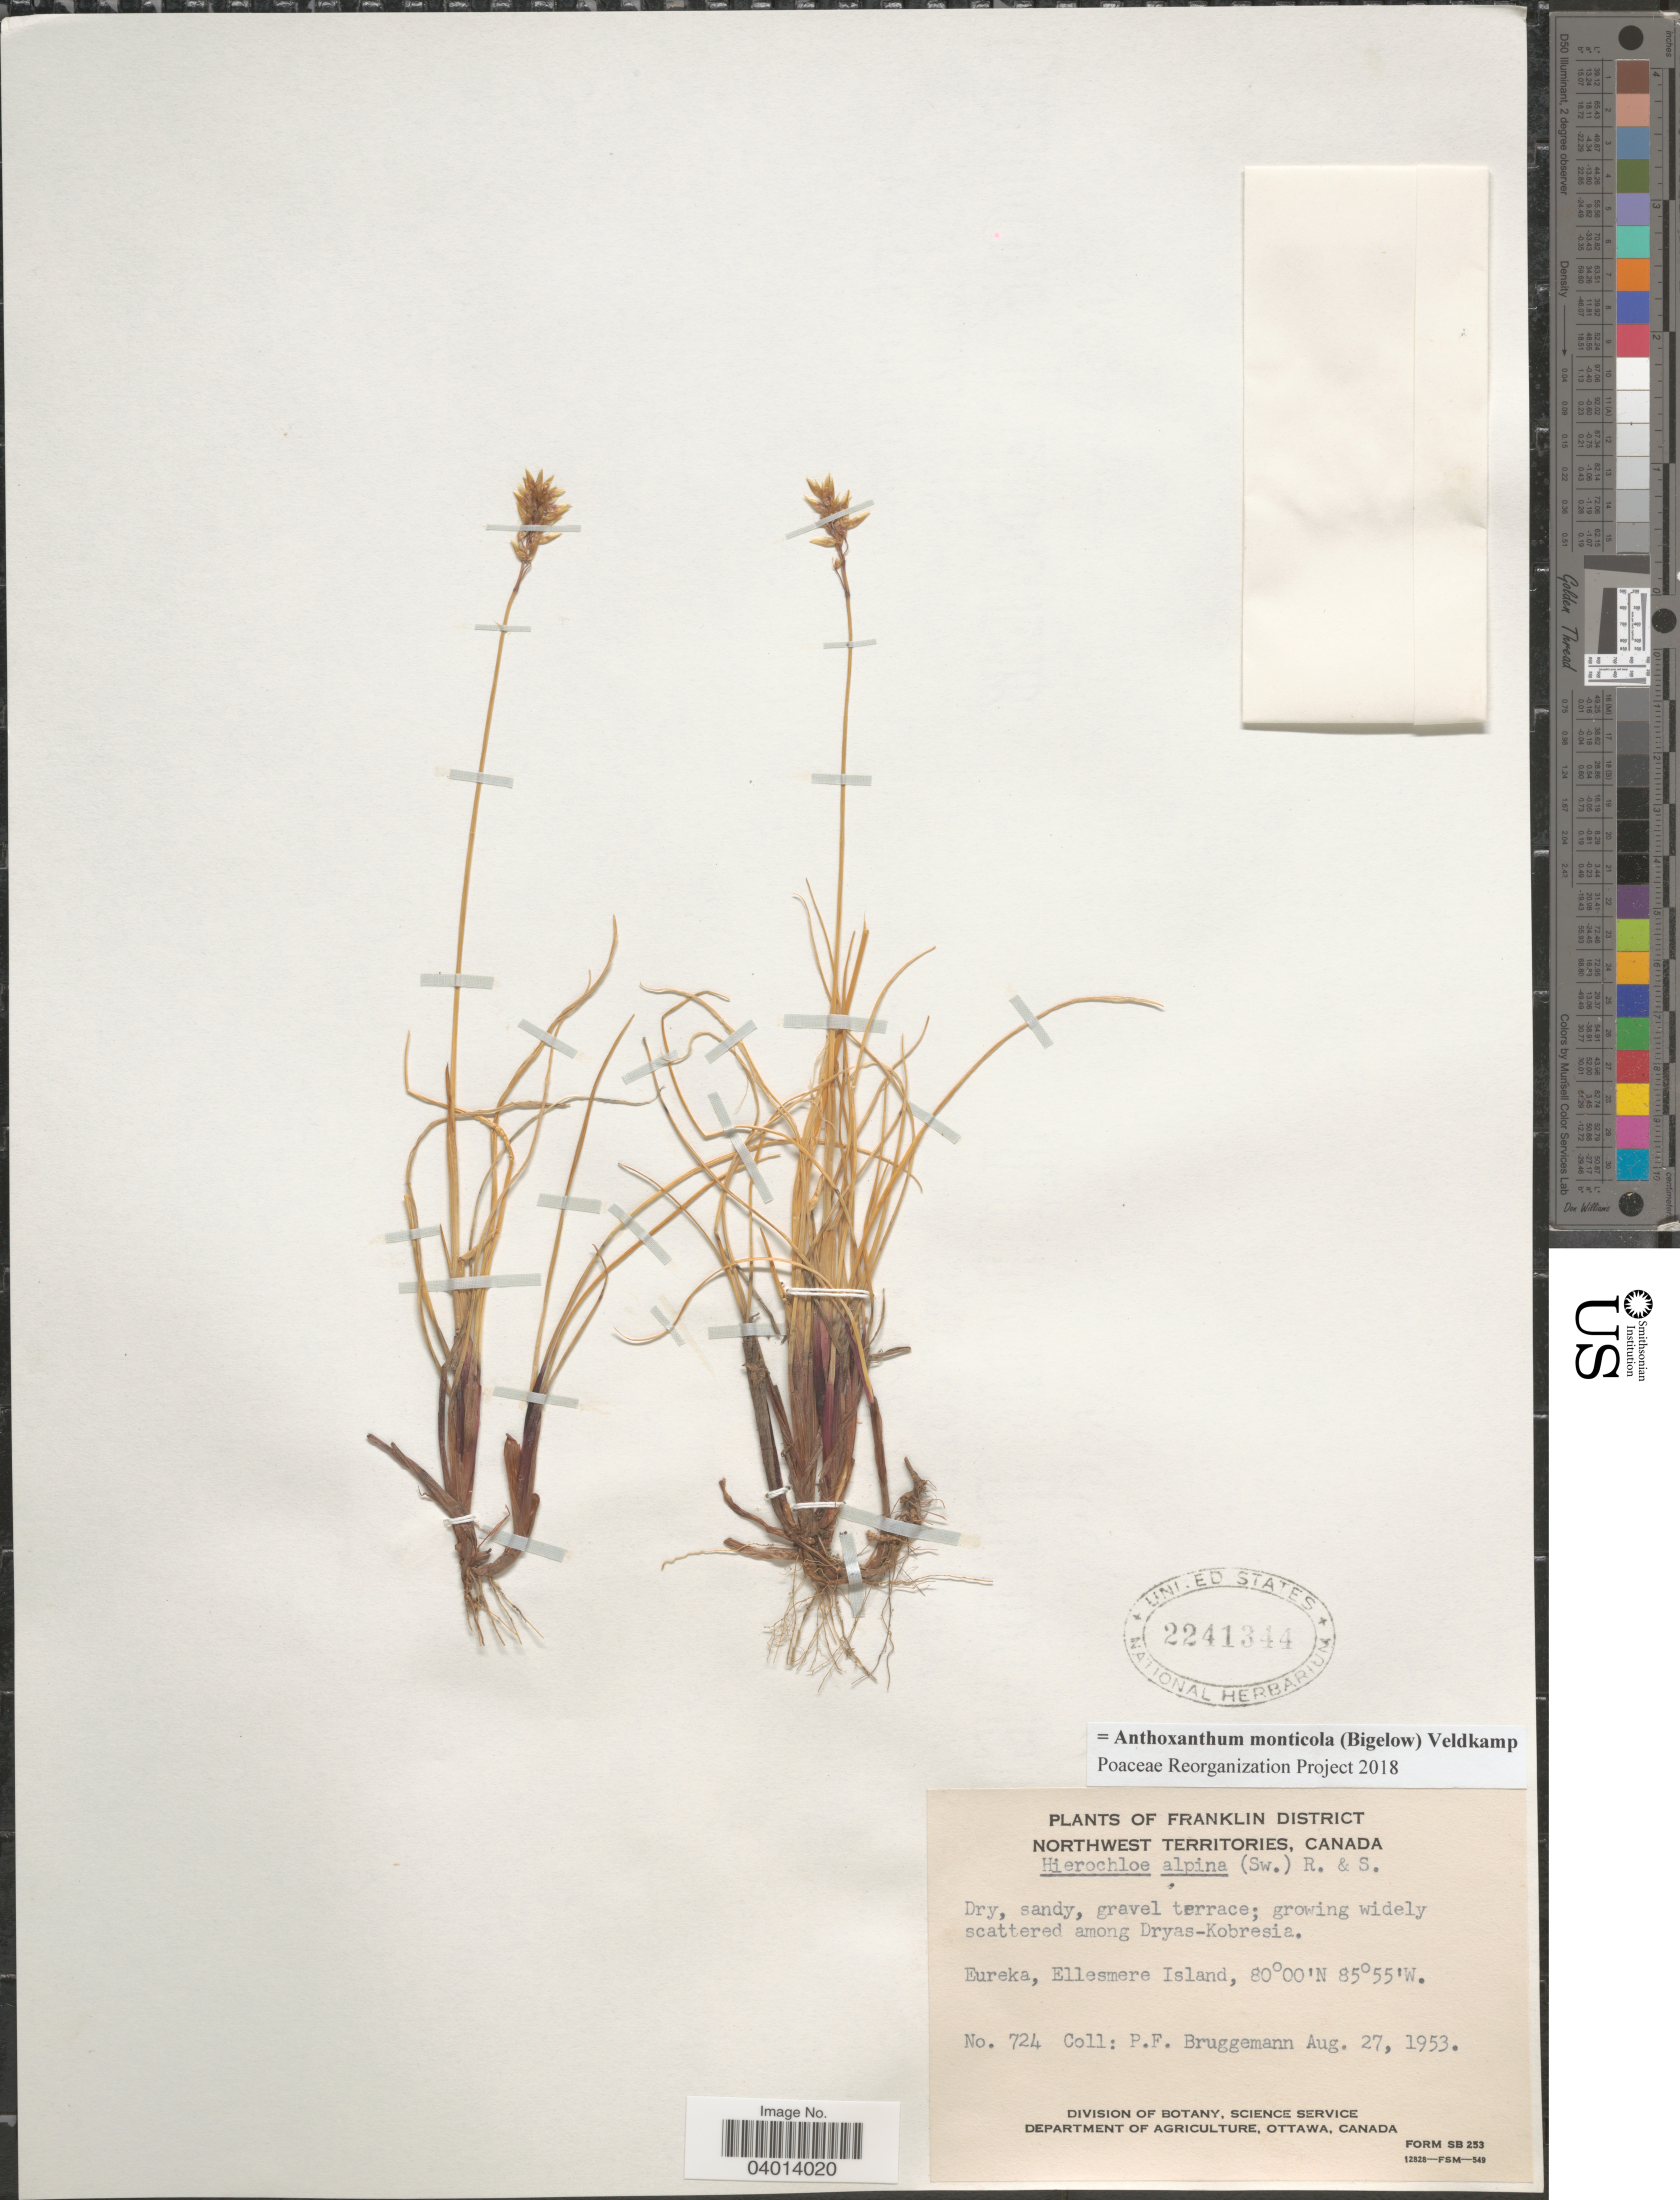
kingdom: Plantae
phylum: Tracheophyta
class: Liliopsida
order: Poales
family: Poaceae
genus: Anthoxanthum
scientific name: Anthoxanthum monticola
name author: (Bigelow) Veldkamp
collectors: P. Bruggemann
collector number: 724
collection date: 1953-08-27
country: Canada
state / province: Northwest Territories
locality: Franklin District. Eureka, Ellesmere Island.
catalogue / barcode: US 2241344